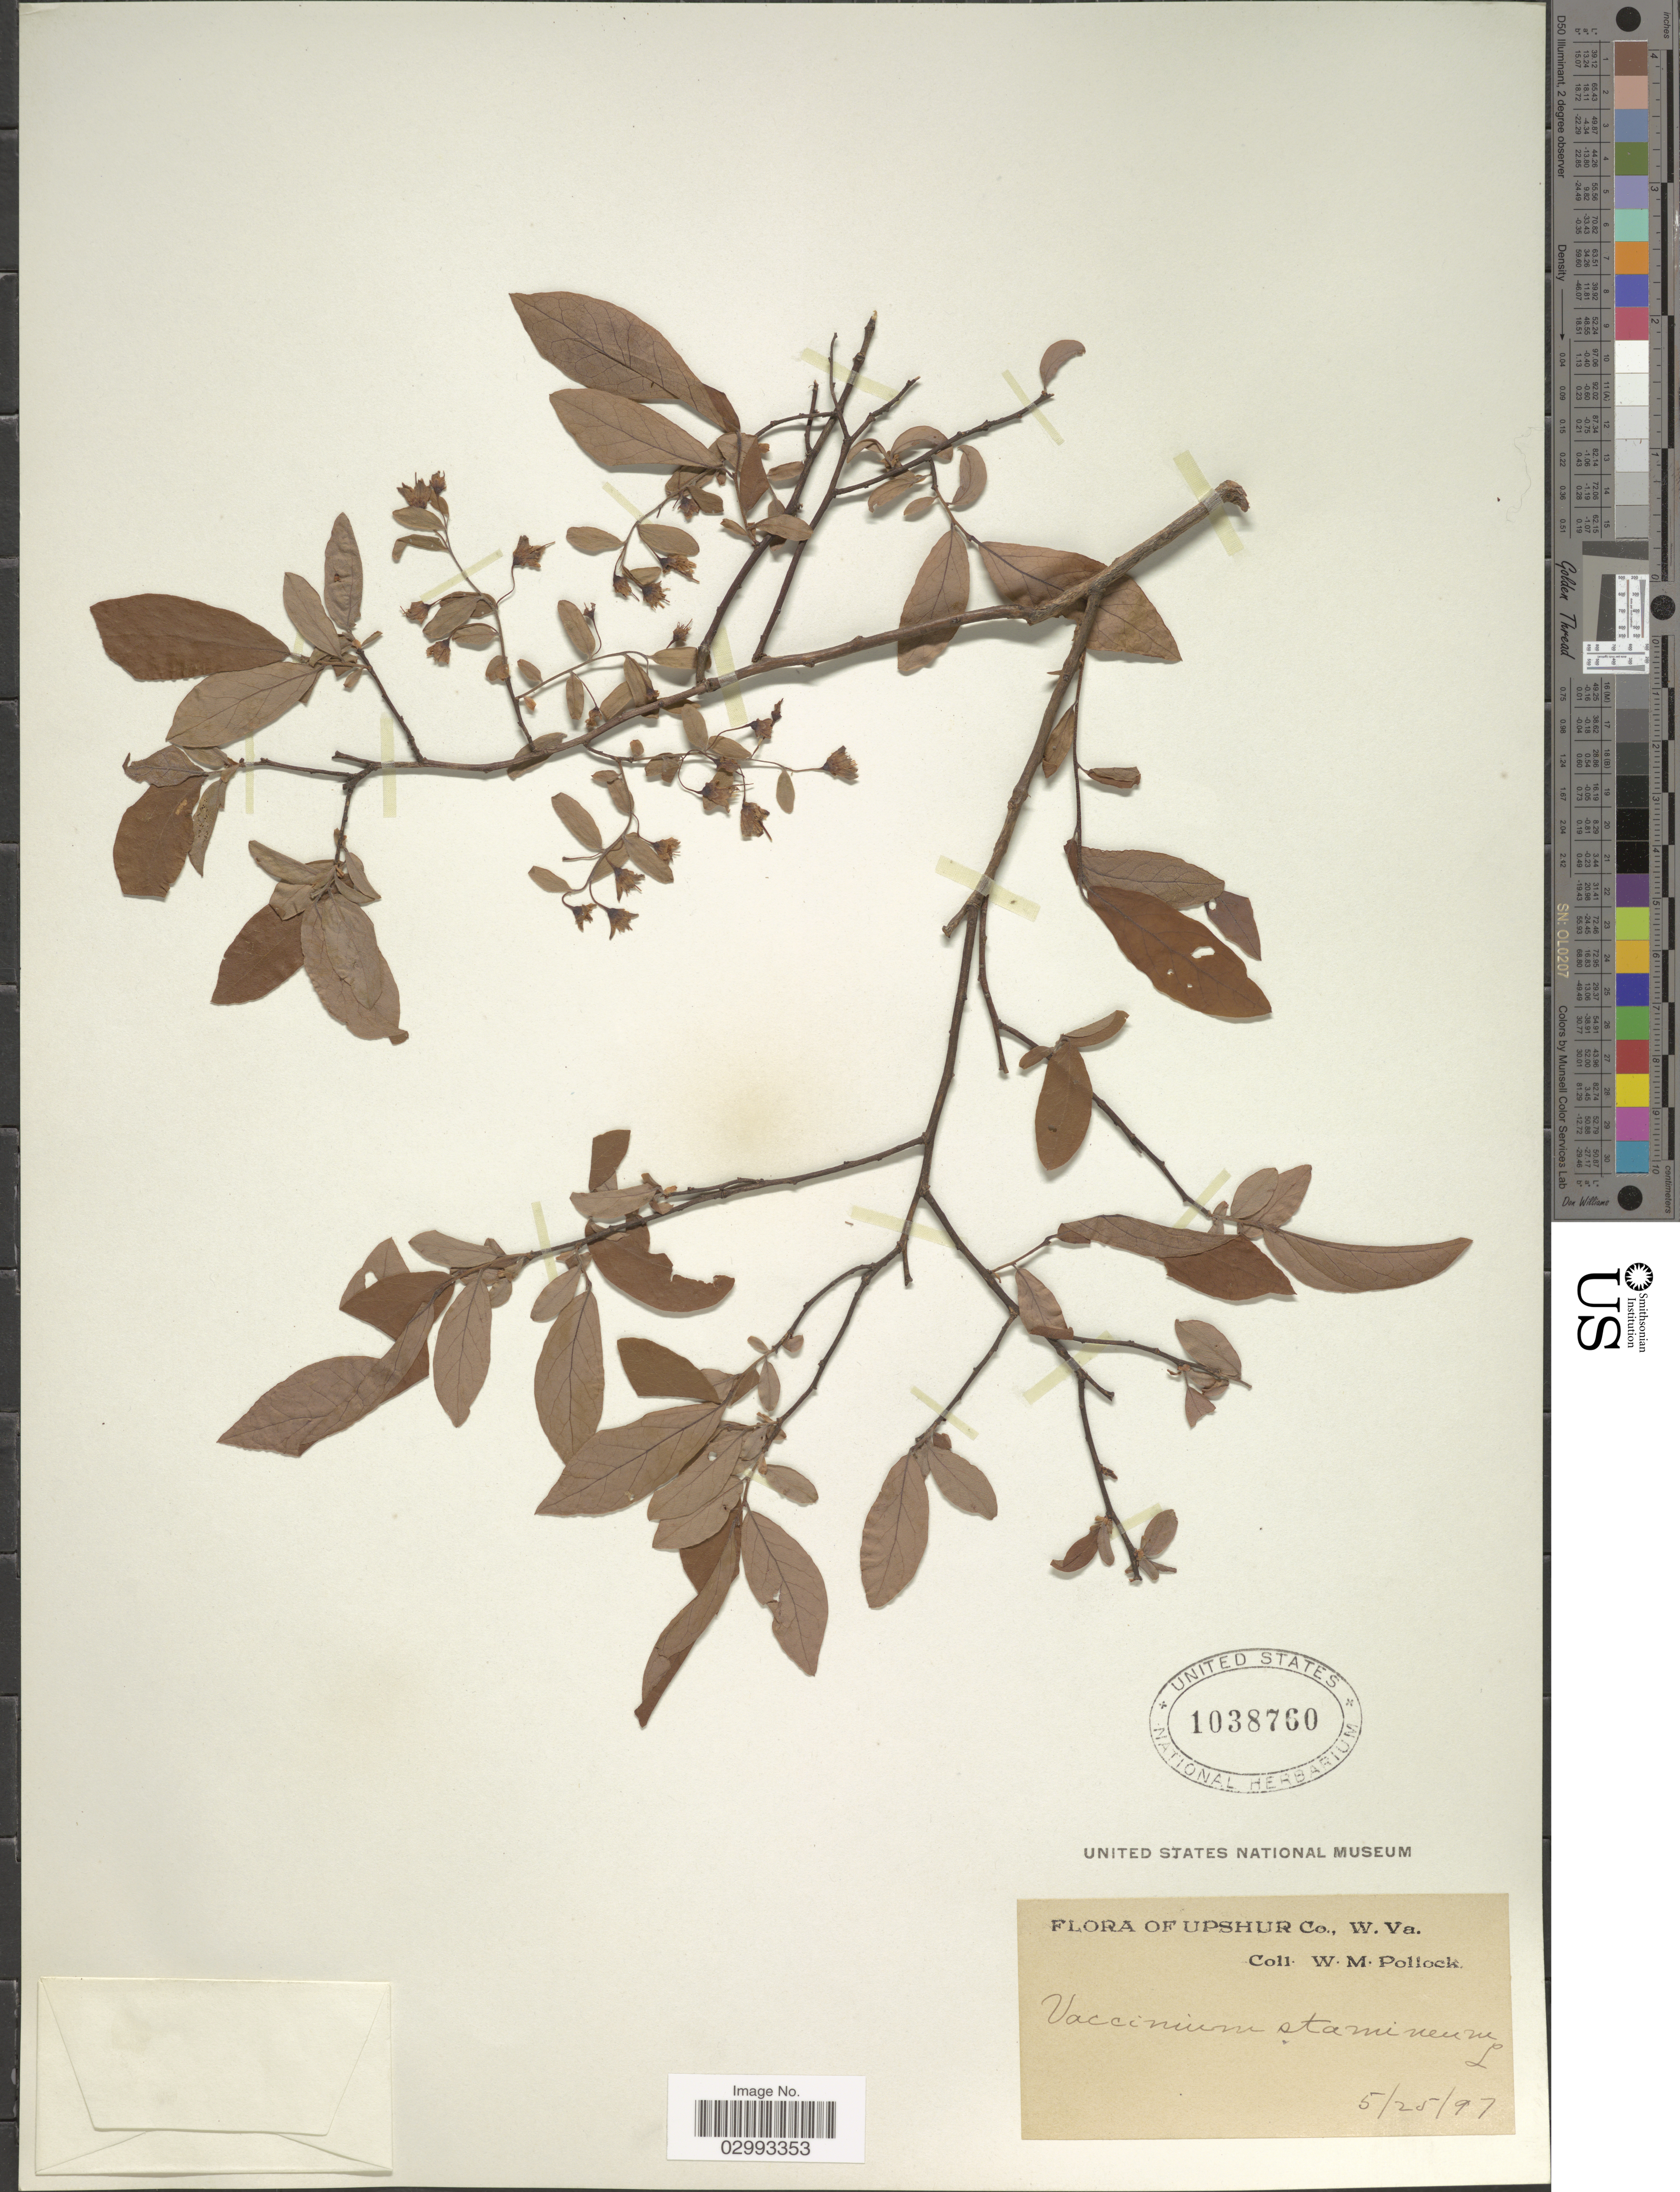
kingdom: Plantae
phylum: Tracheophyta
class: Magnoliopsida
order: Ericales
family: Ericaceae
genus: Polycodium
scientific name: Polycodium stamineum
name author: (L.) Greene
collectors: W. M. Pollock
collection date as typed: Transcribed d/m/y: 25/5/97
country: United States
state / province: West Virginia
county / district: Upshur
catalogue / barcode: US 1038760